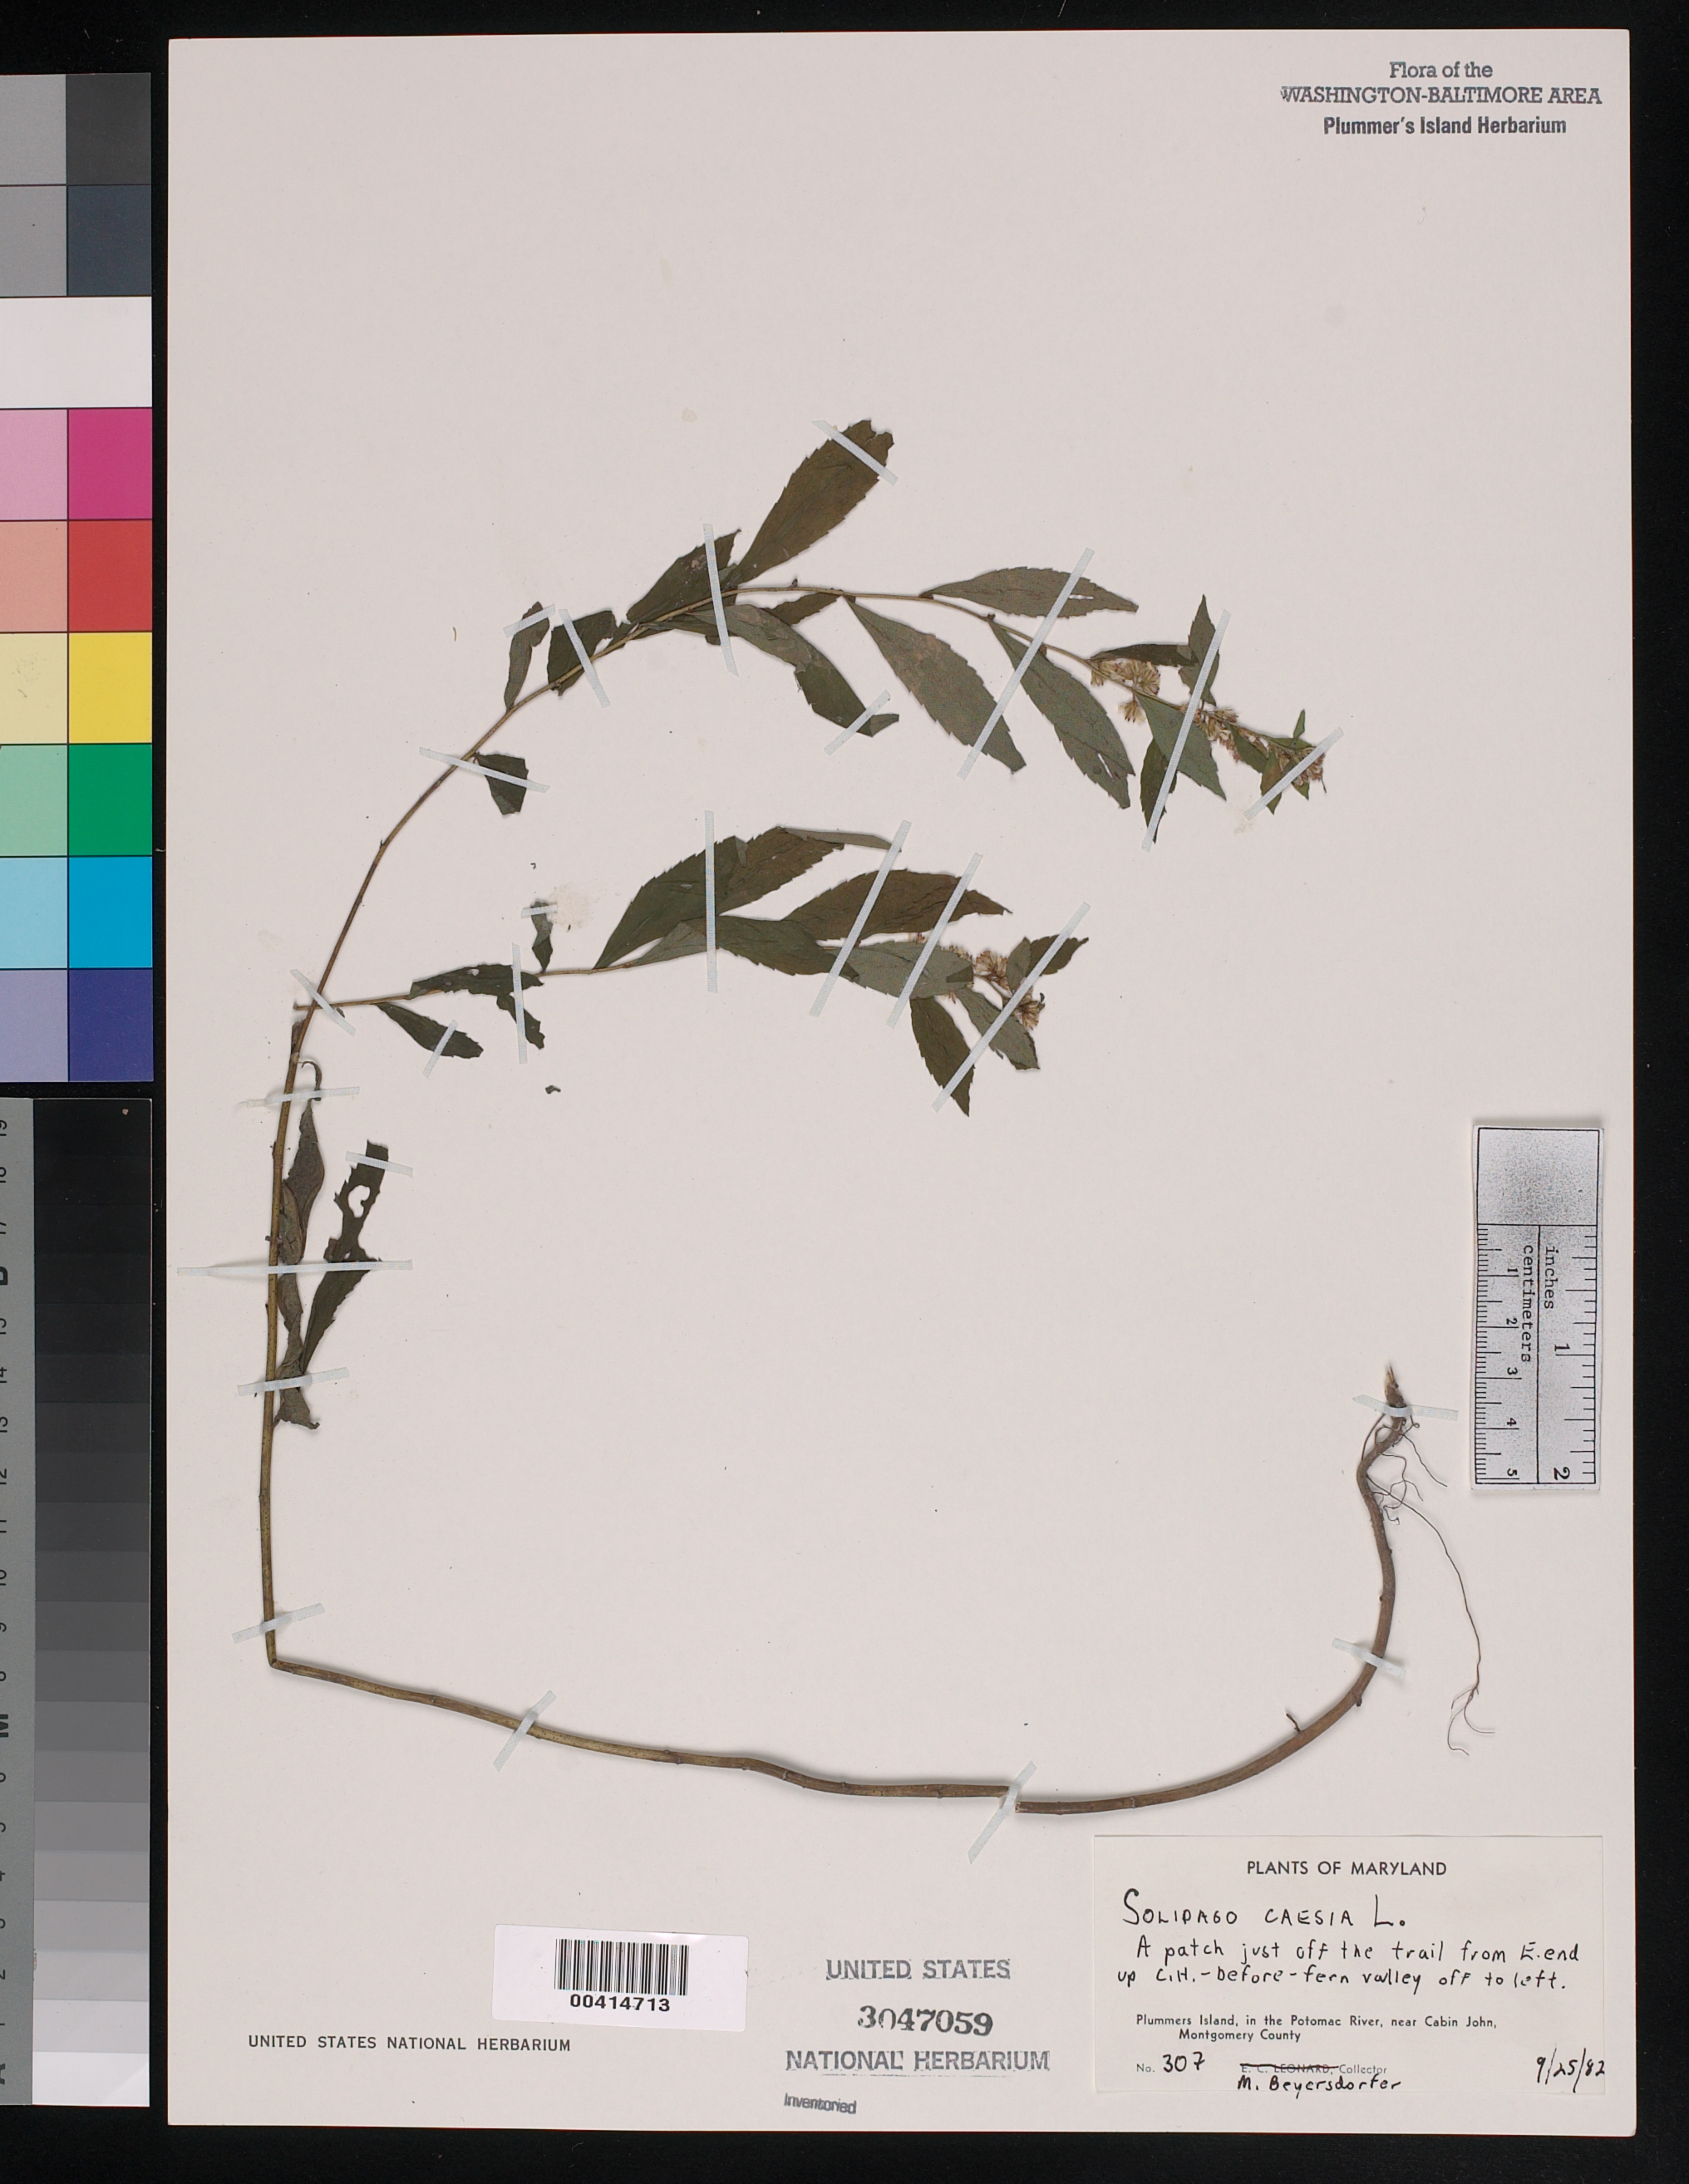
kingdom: Plantae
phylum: Tracheophyta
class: Magnoliopsida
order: Asterales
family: Asteraceae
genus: Solidago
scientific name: Solidago caesia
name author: L.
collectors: M. Beyersdorfer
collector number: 307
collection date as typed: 25 Sep 1982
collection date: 1982-09-25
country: United States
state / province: Maryland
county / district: Montgomery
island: Plummers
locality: Plummer's Island; just off the trail from east end up Cabin Hill - before Fern Valley to left C. & O. Canal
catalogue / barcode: US 3047059